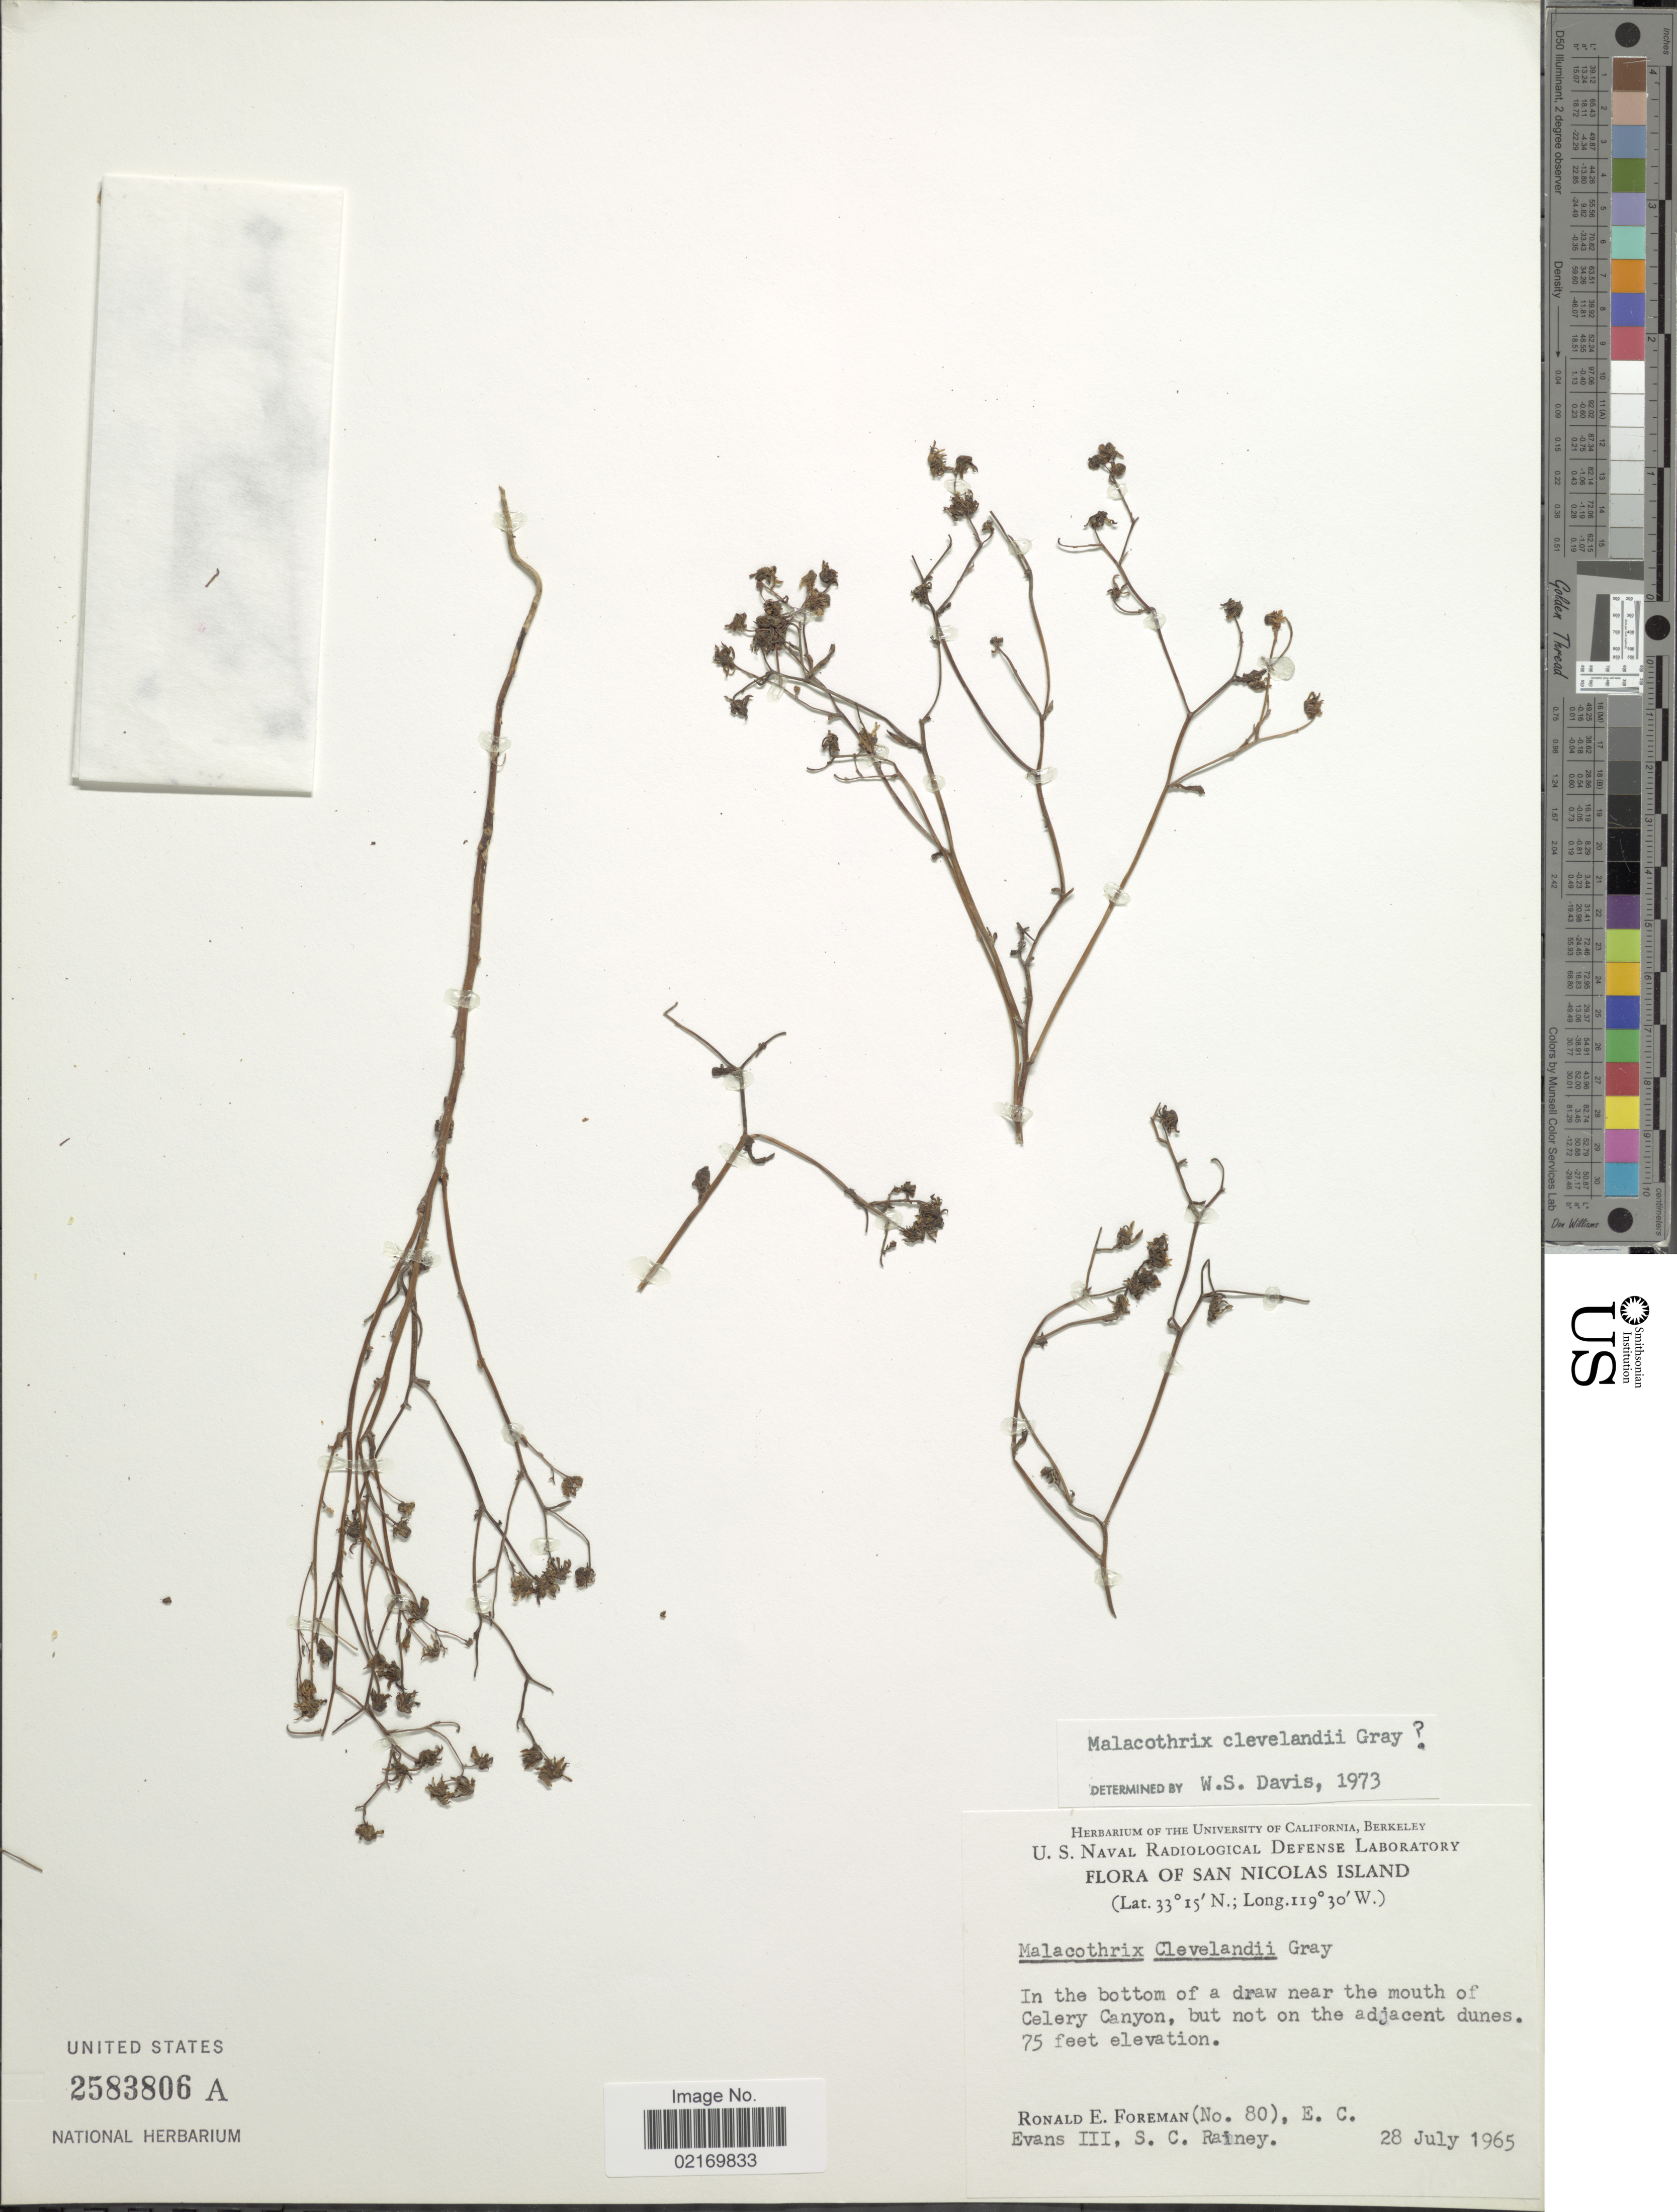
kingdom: Plantae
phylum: Tracheophyta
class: Magnoliopsida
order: Asterales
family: Asteraceae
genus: Malacothrix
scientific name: Malacothrix clevelandii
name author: A. Gray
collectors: R. Foreman, E. C. Evans & S. C. Rainey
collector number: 80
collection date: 1965-07-28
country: United States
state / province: California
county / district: Ventura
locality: San Nicolas Island, near the mouth of Celery Canyon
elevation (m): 23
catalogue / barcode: US 2583806A